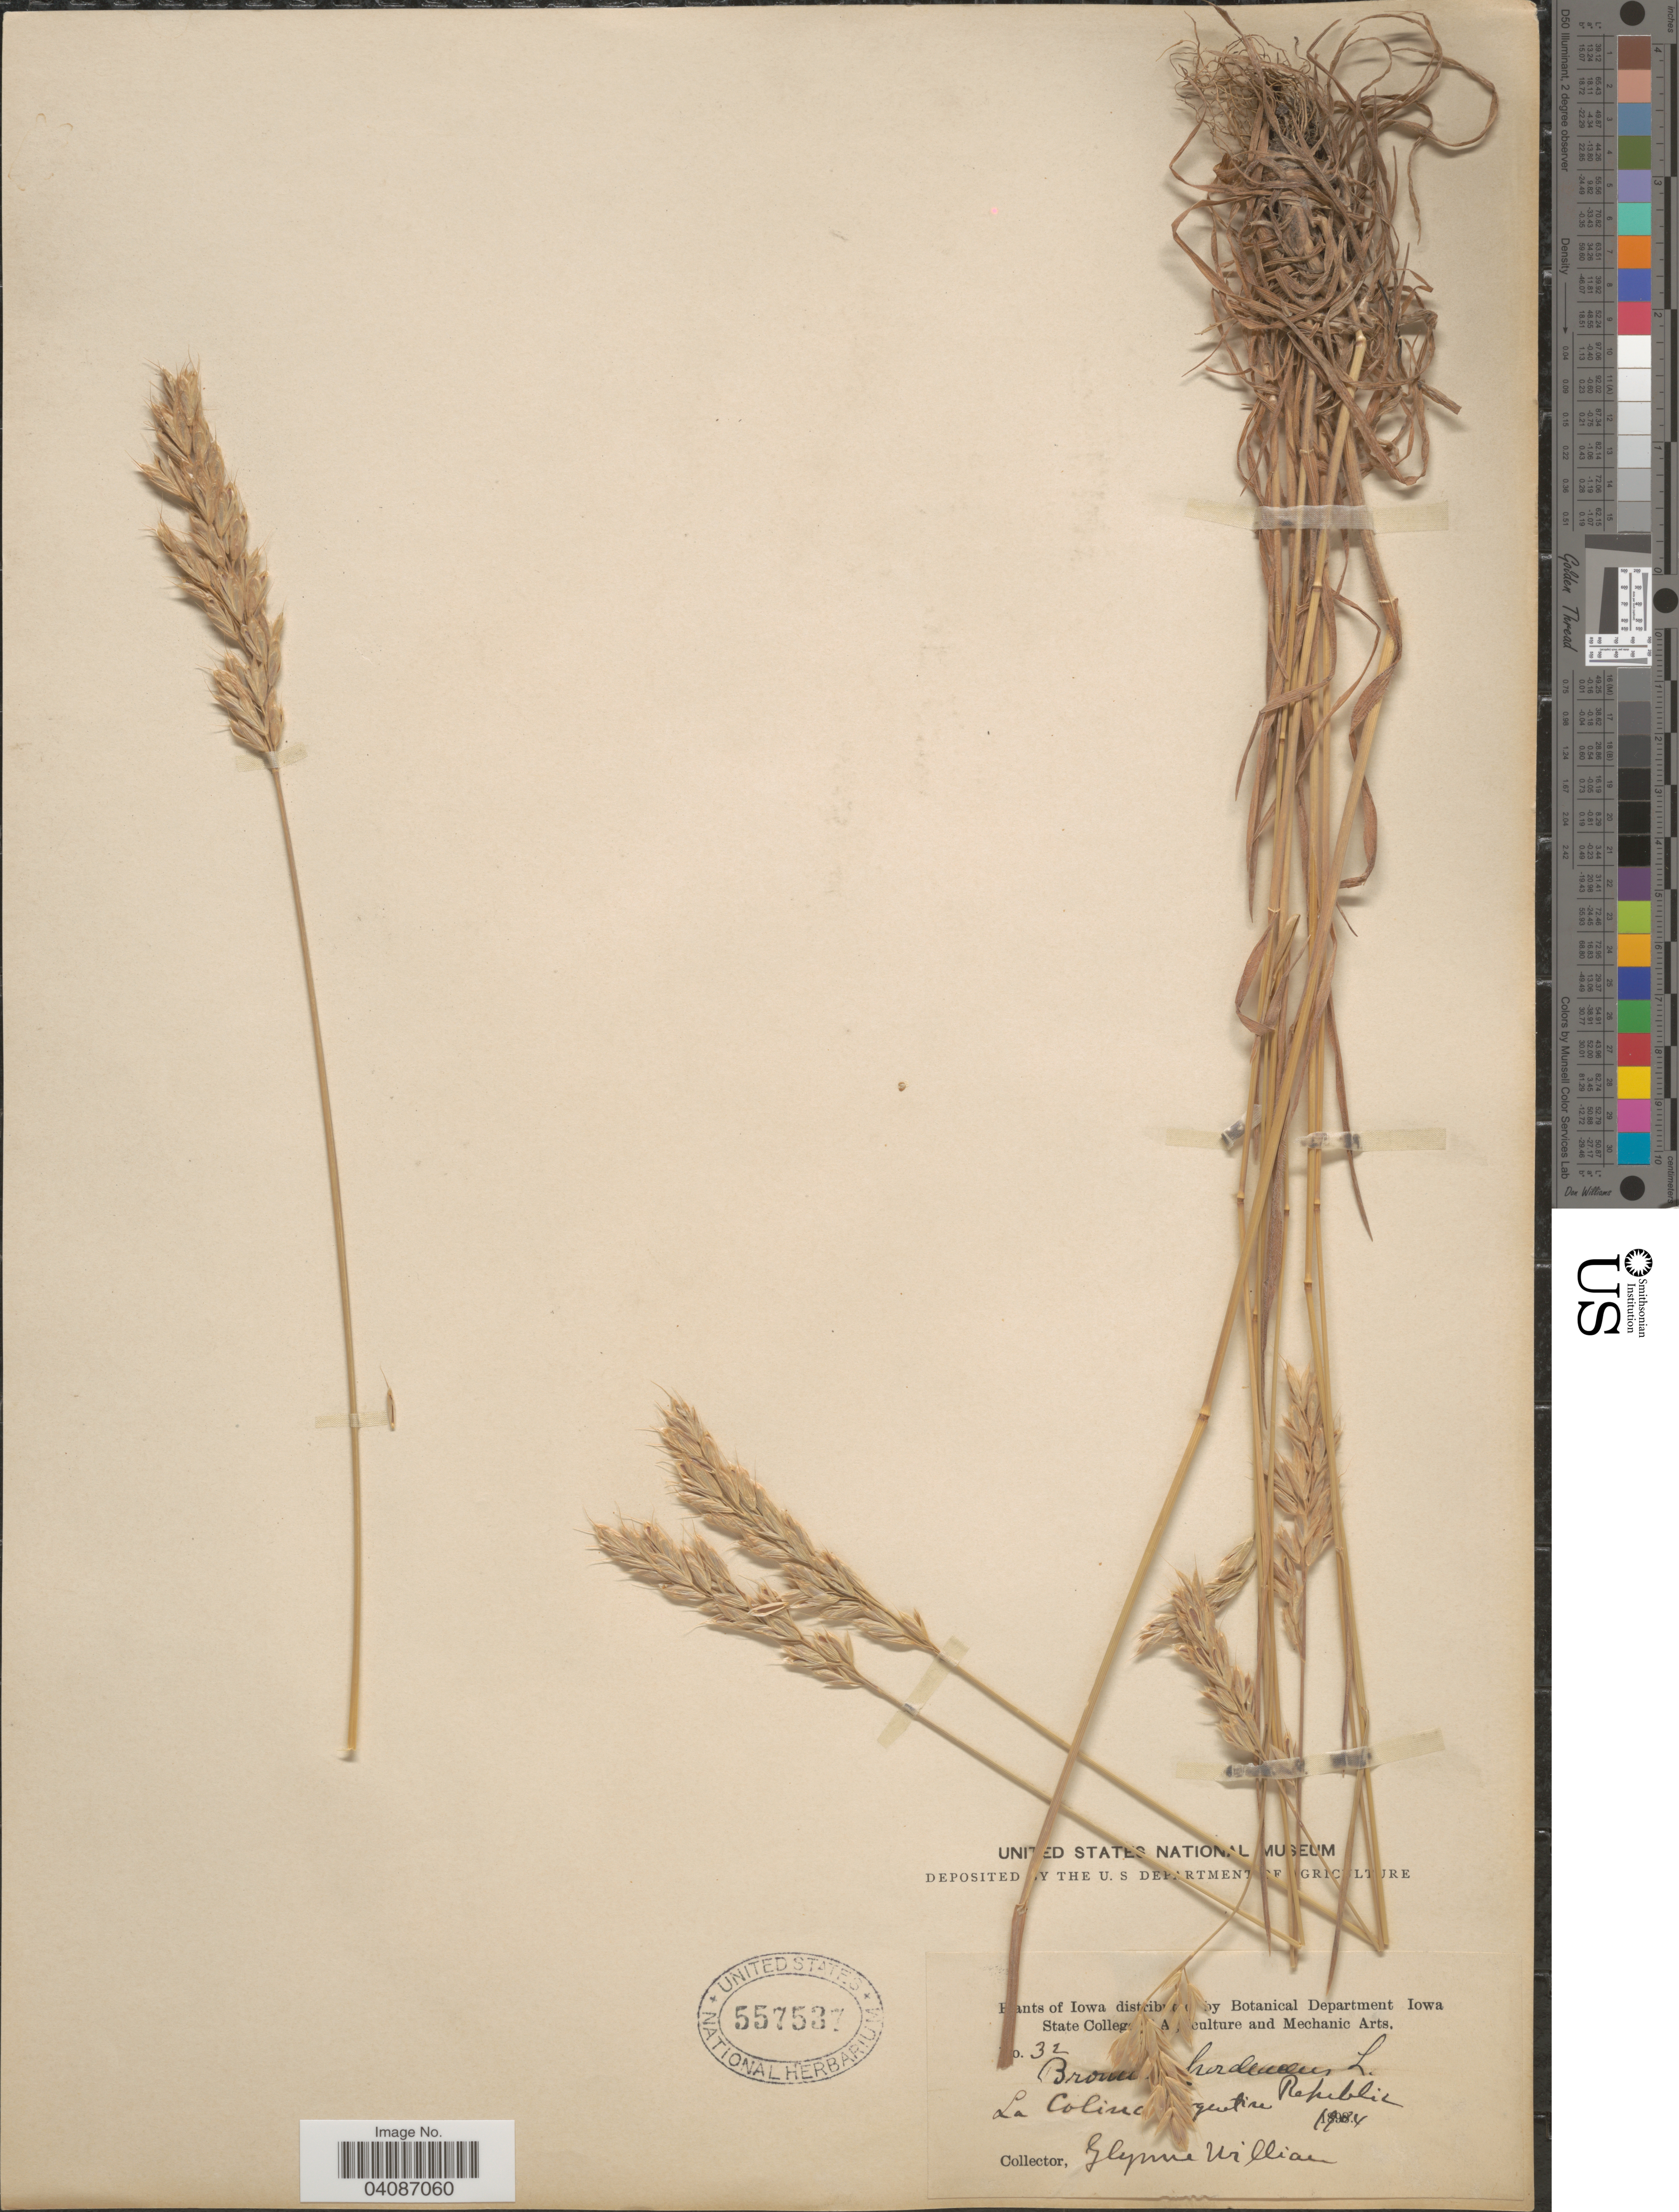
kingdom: Plantae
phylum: Tracheophyta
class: Liliopsida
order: Poales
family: Poaceae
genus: Bromus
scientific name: Bromus hordeaceus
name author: L.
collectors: G. Williams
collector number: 32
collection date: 1914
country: United States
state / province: Iowa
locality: La Colin [illegible text]quentire Republic.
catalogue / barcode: US 557537